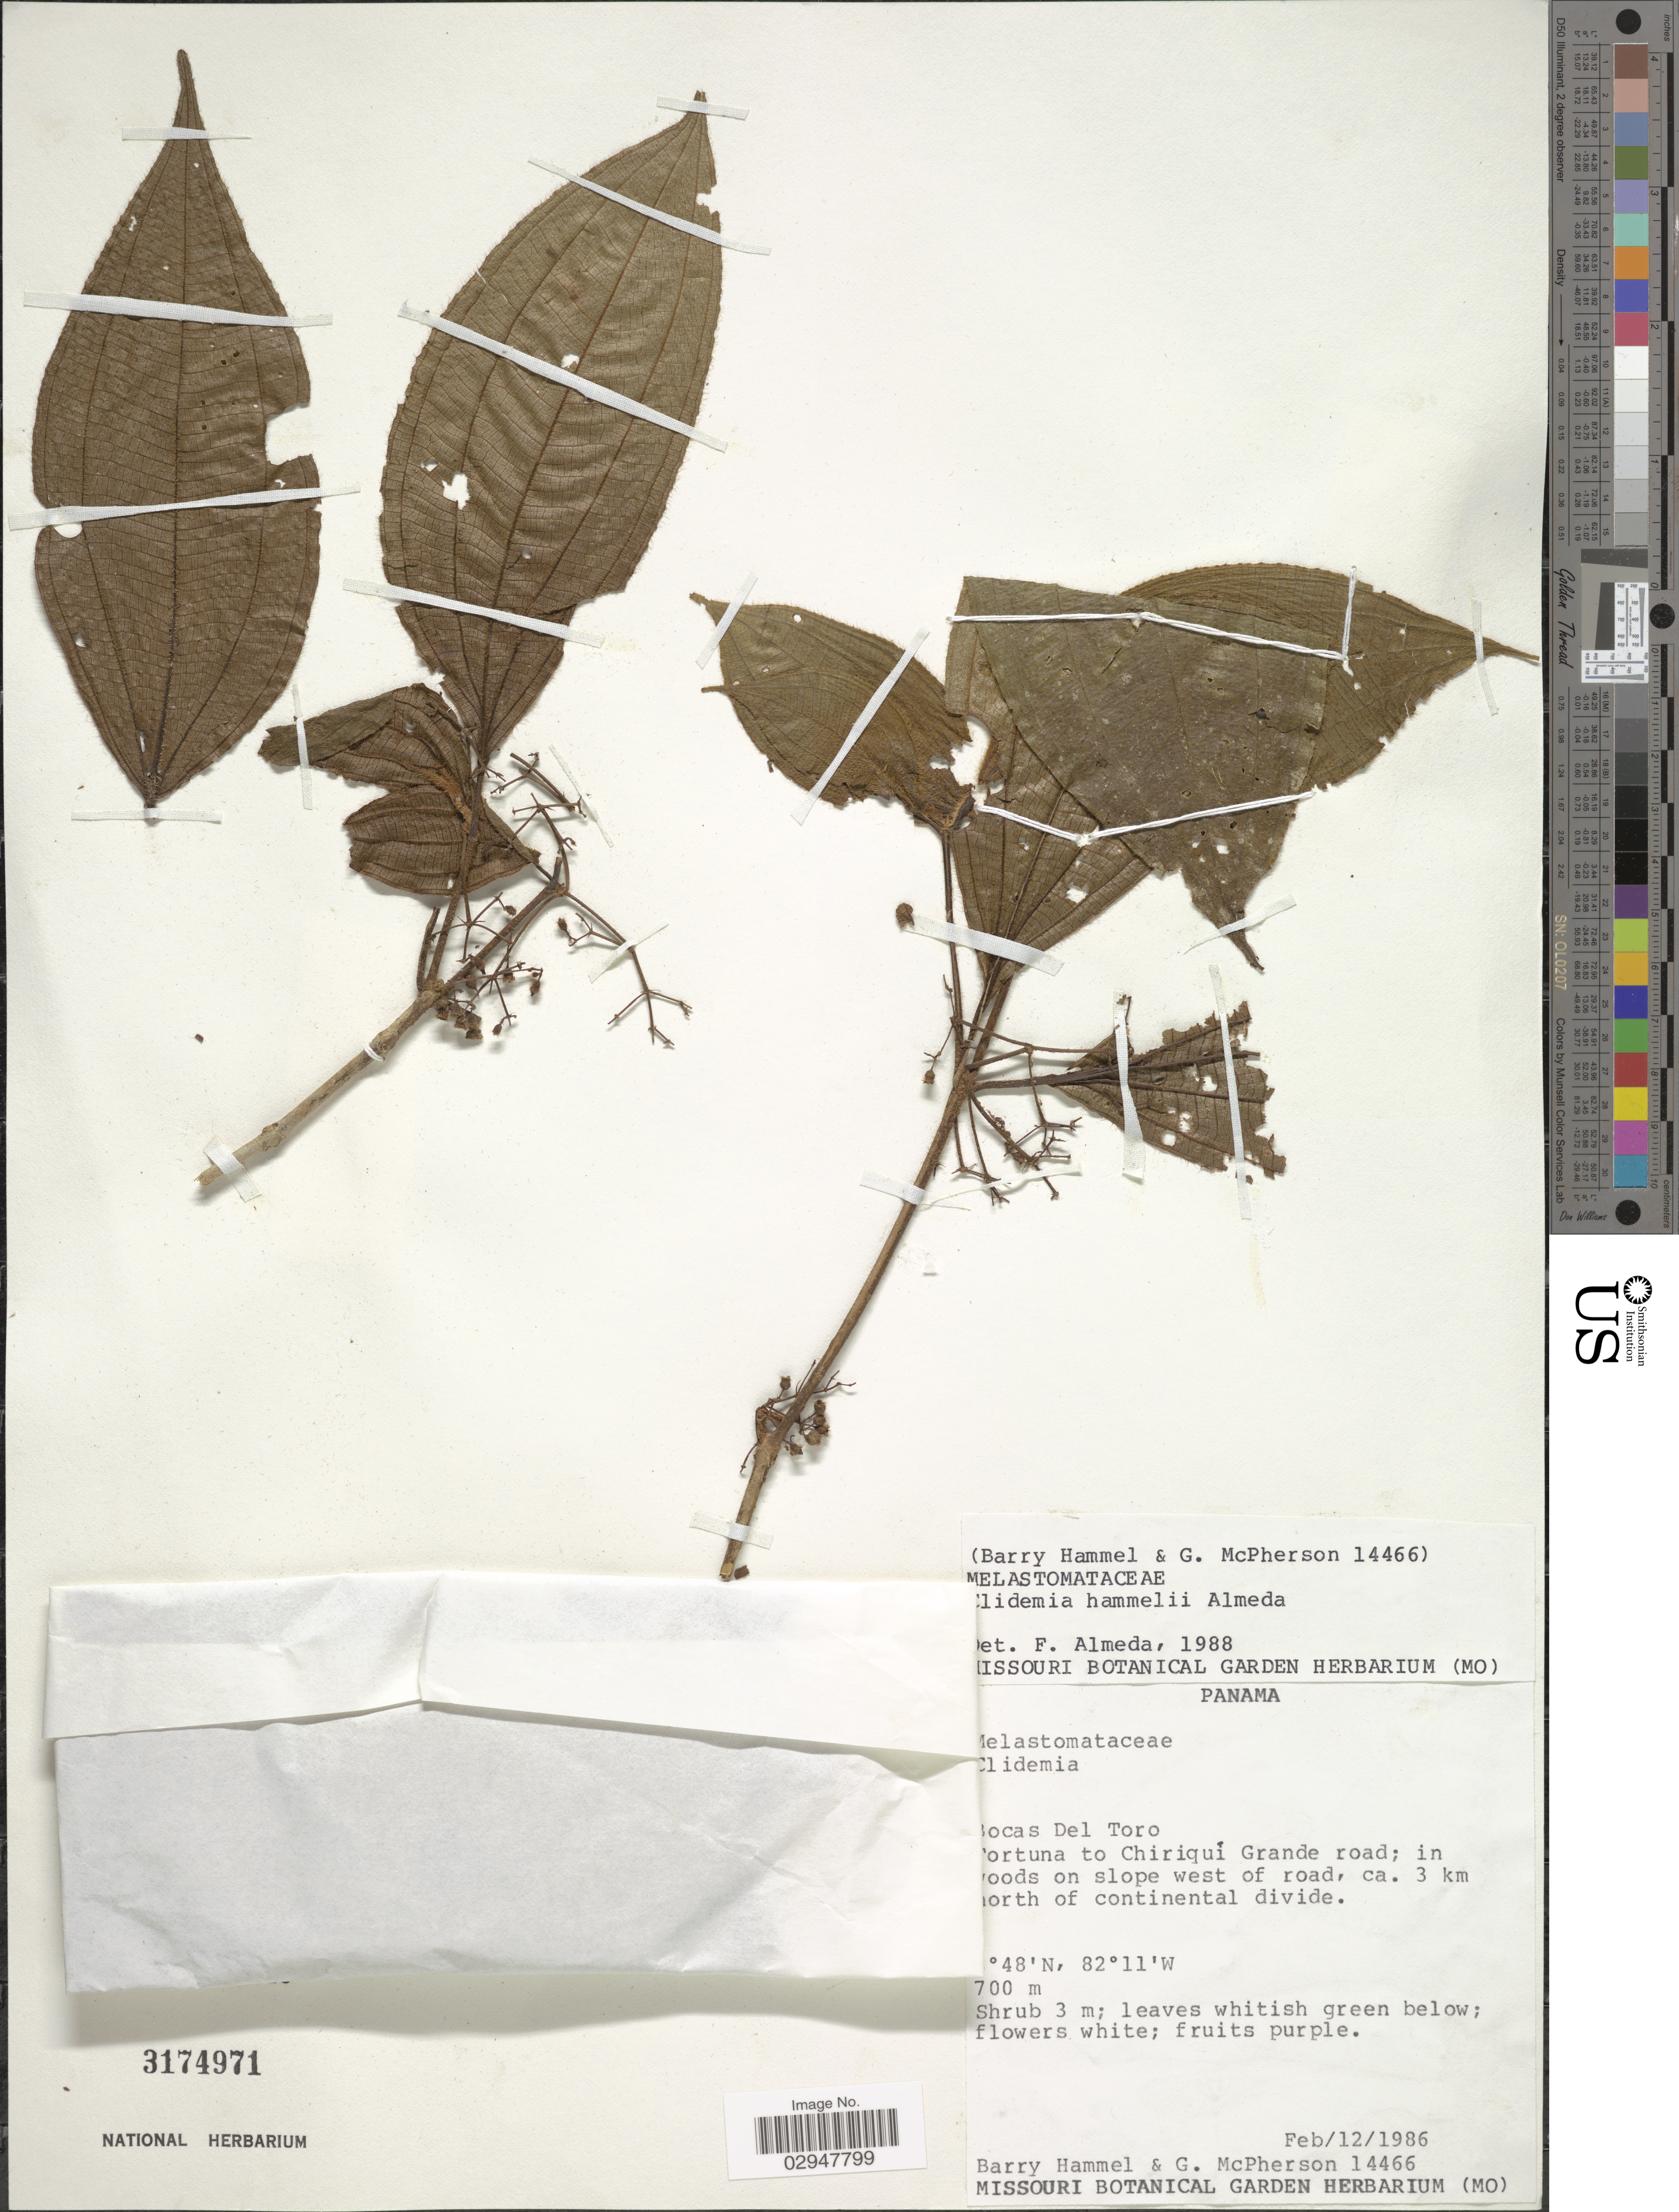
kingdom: Plantae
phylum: Tracheophyta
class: Magnoliopsida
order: Myrtales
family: Melastomataceae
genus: Clidemia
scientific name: Clidemia hammelii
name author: Almeda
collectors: B. Hammel & G. McPherson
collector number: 14466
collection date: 1986-02-12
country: Panama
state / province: Bocas del Toro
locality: Fortuna to Chiriqui Grande road, on woods on slope west of road, ca. 3 km north of continental divide.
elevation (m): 700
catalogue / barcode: US 3174971